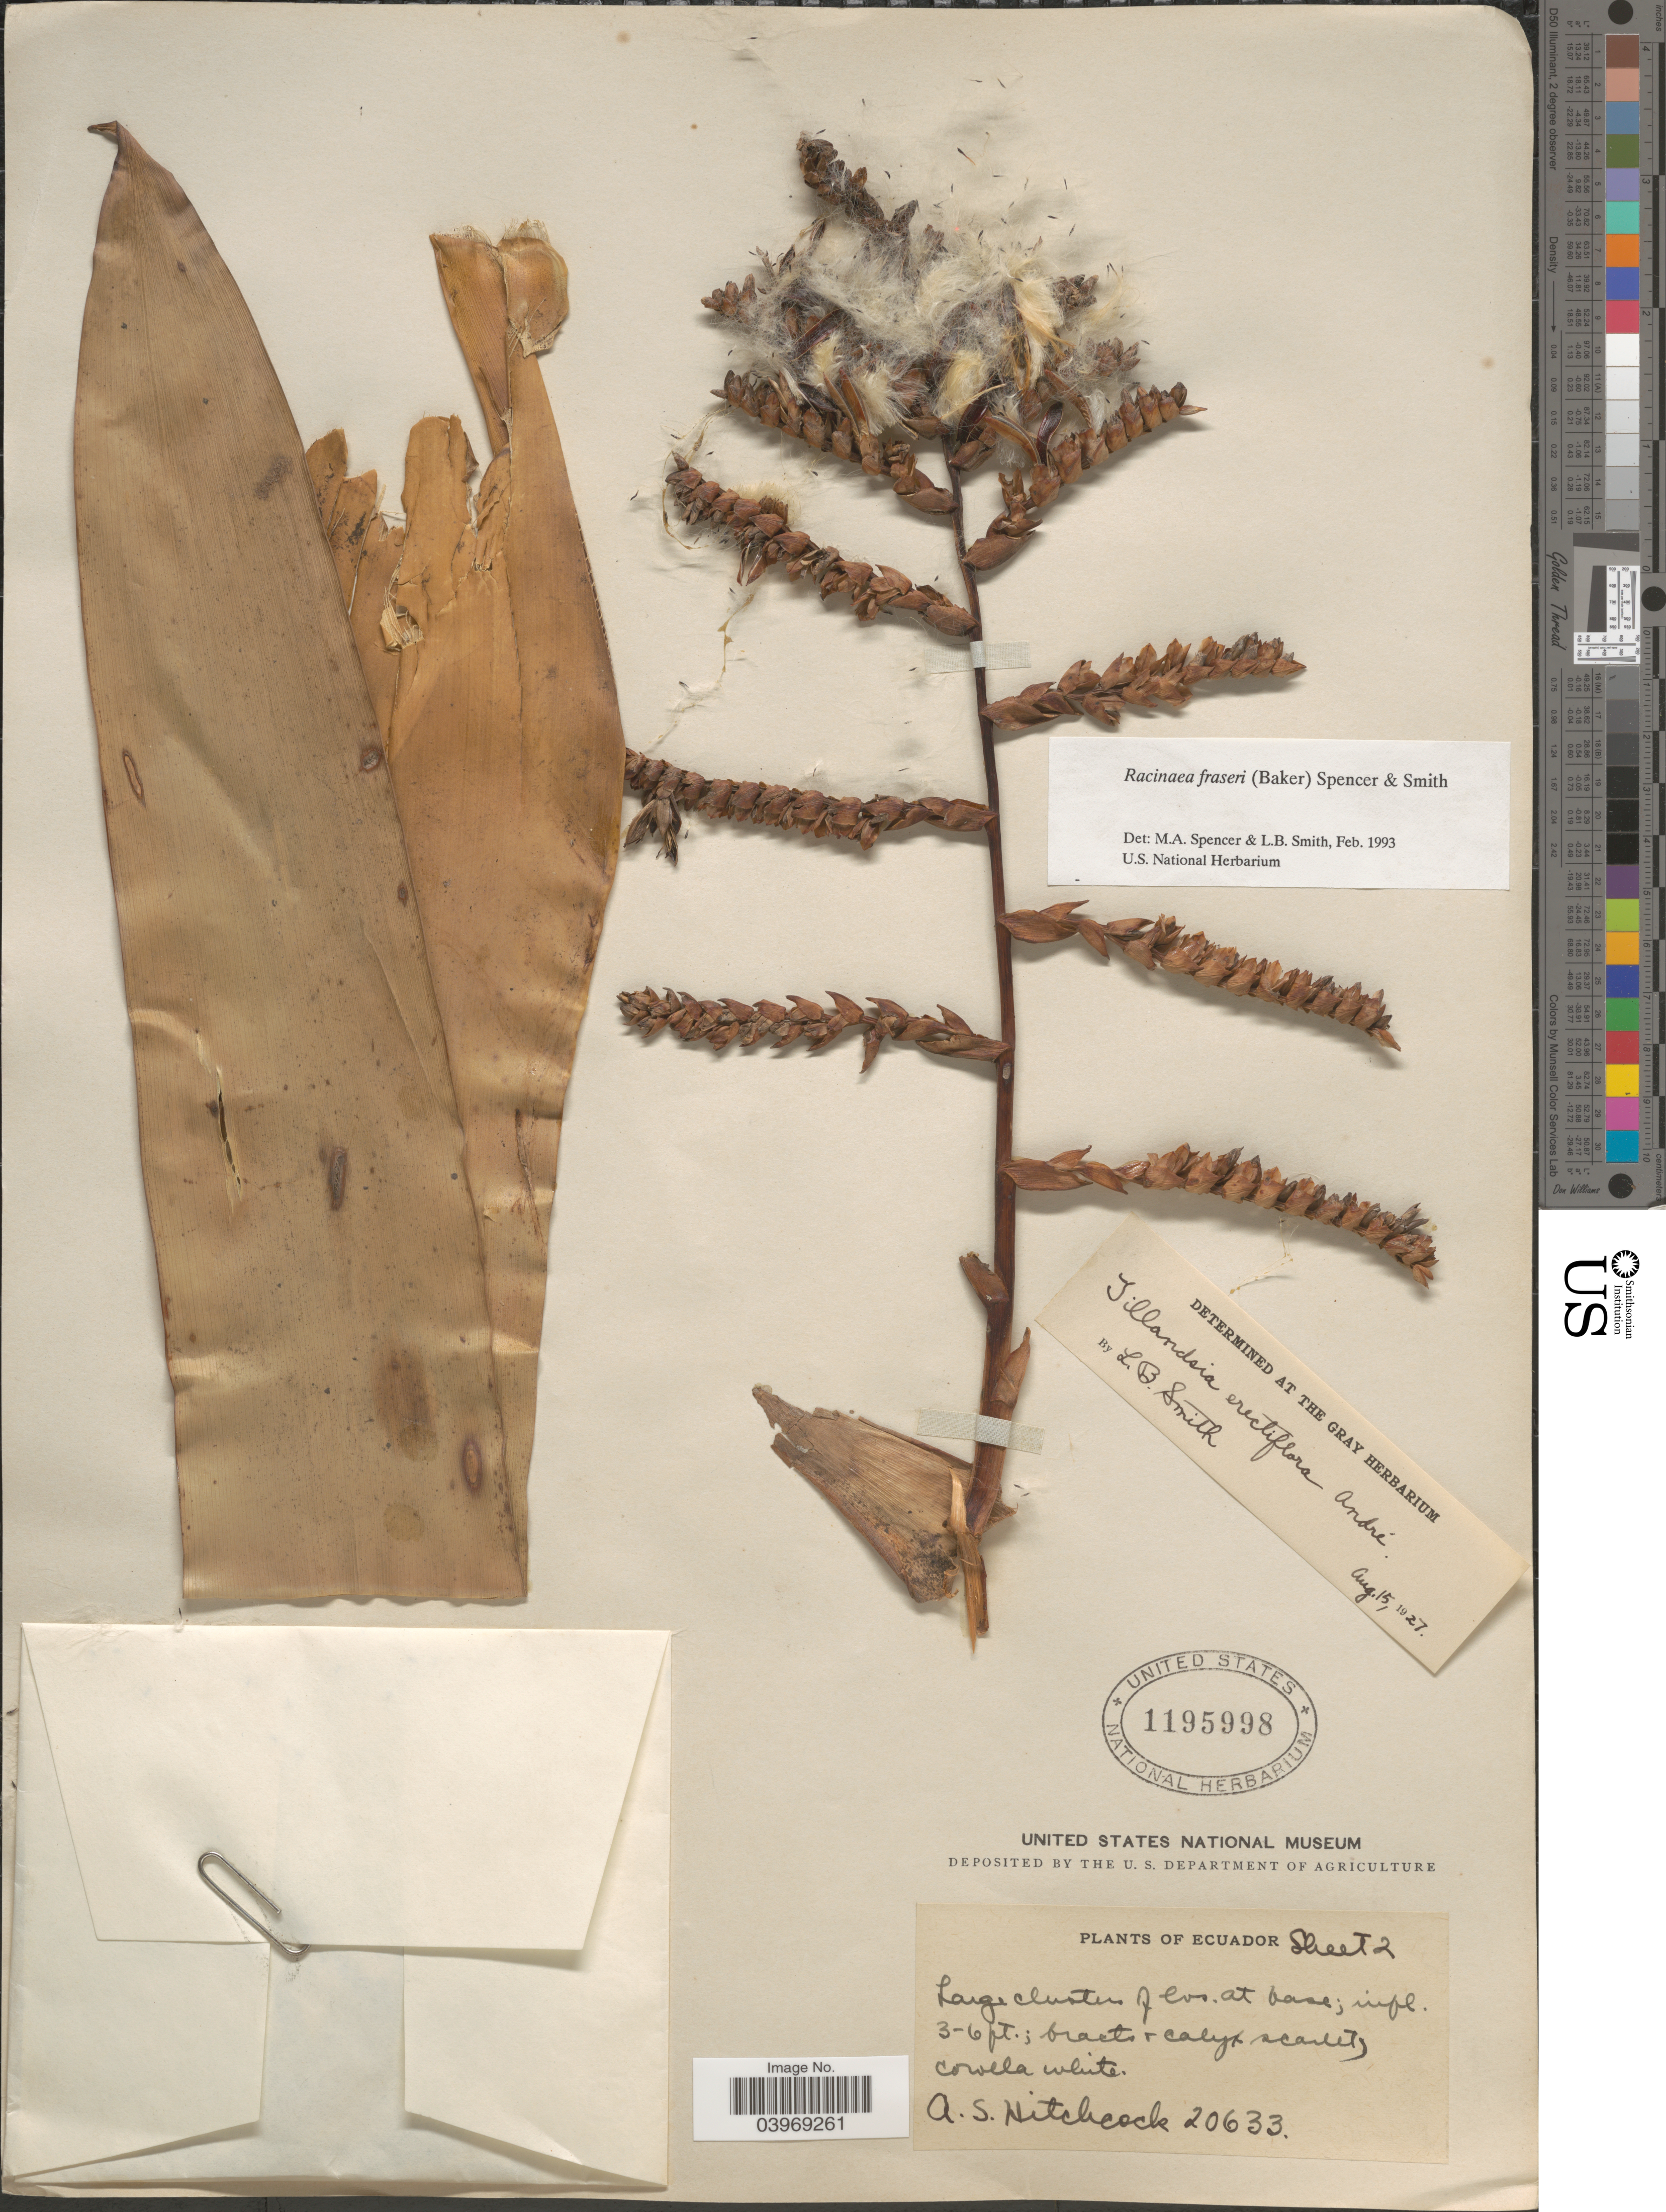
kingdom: Plantae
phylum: Tracheophyta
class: Liliopsida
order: Poales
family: Bromeliaceae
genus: Racinaea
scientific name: Racinaea fraseri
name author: (Baker) M.A. Spencer & L.B. Sm.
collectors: A. S. Hitchcock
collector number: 20633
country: Ecuador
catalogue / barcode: US 1195998